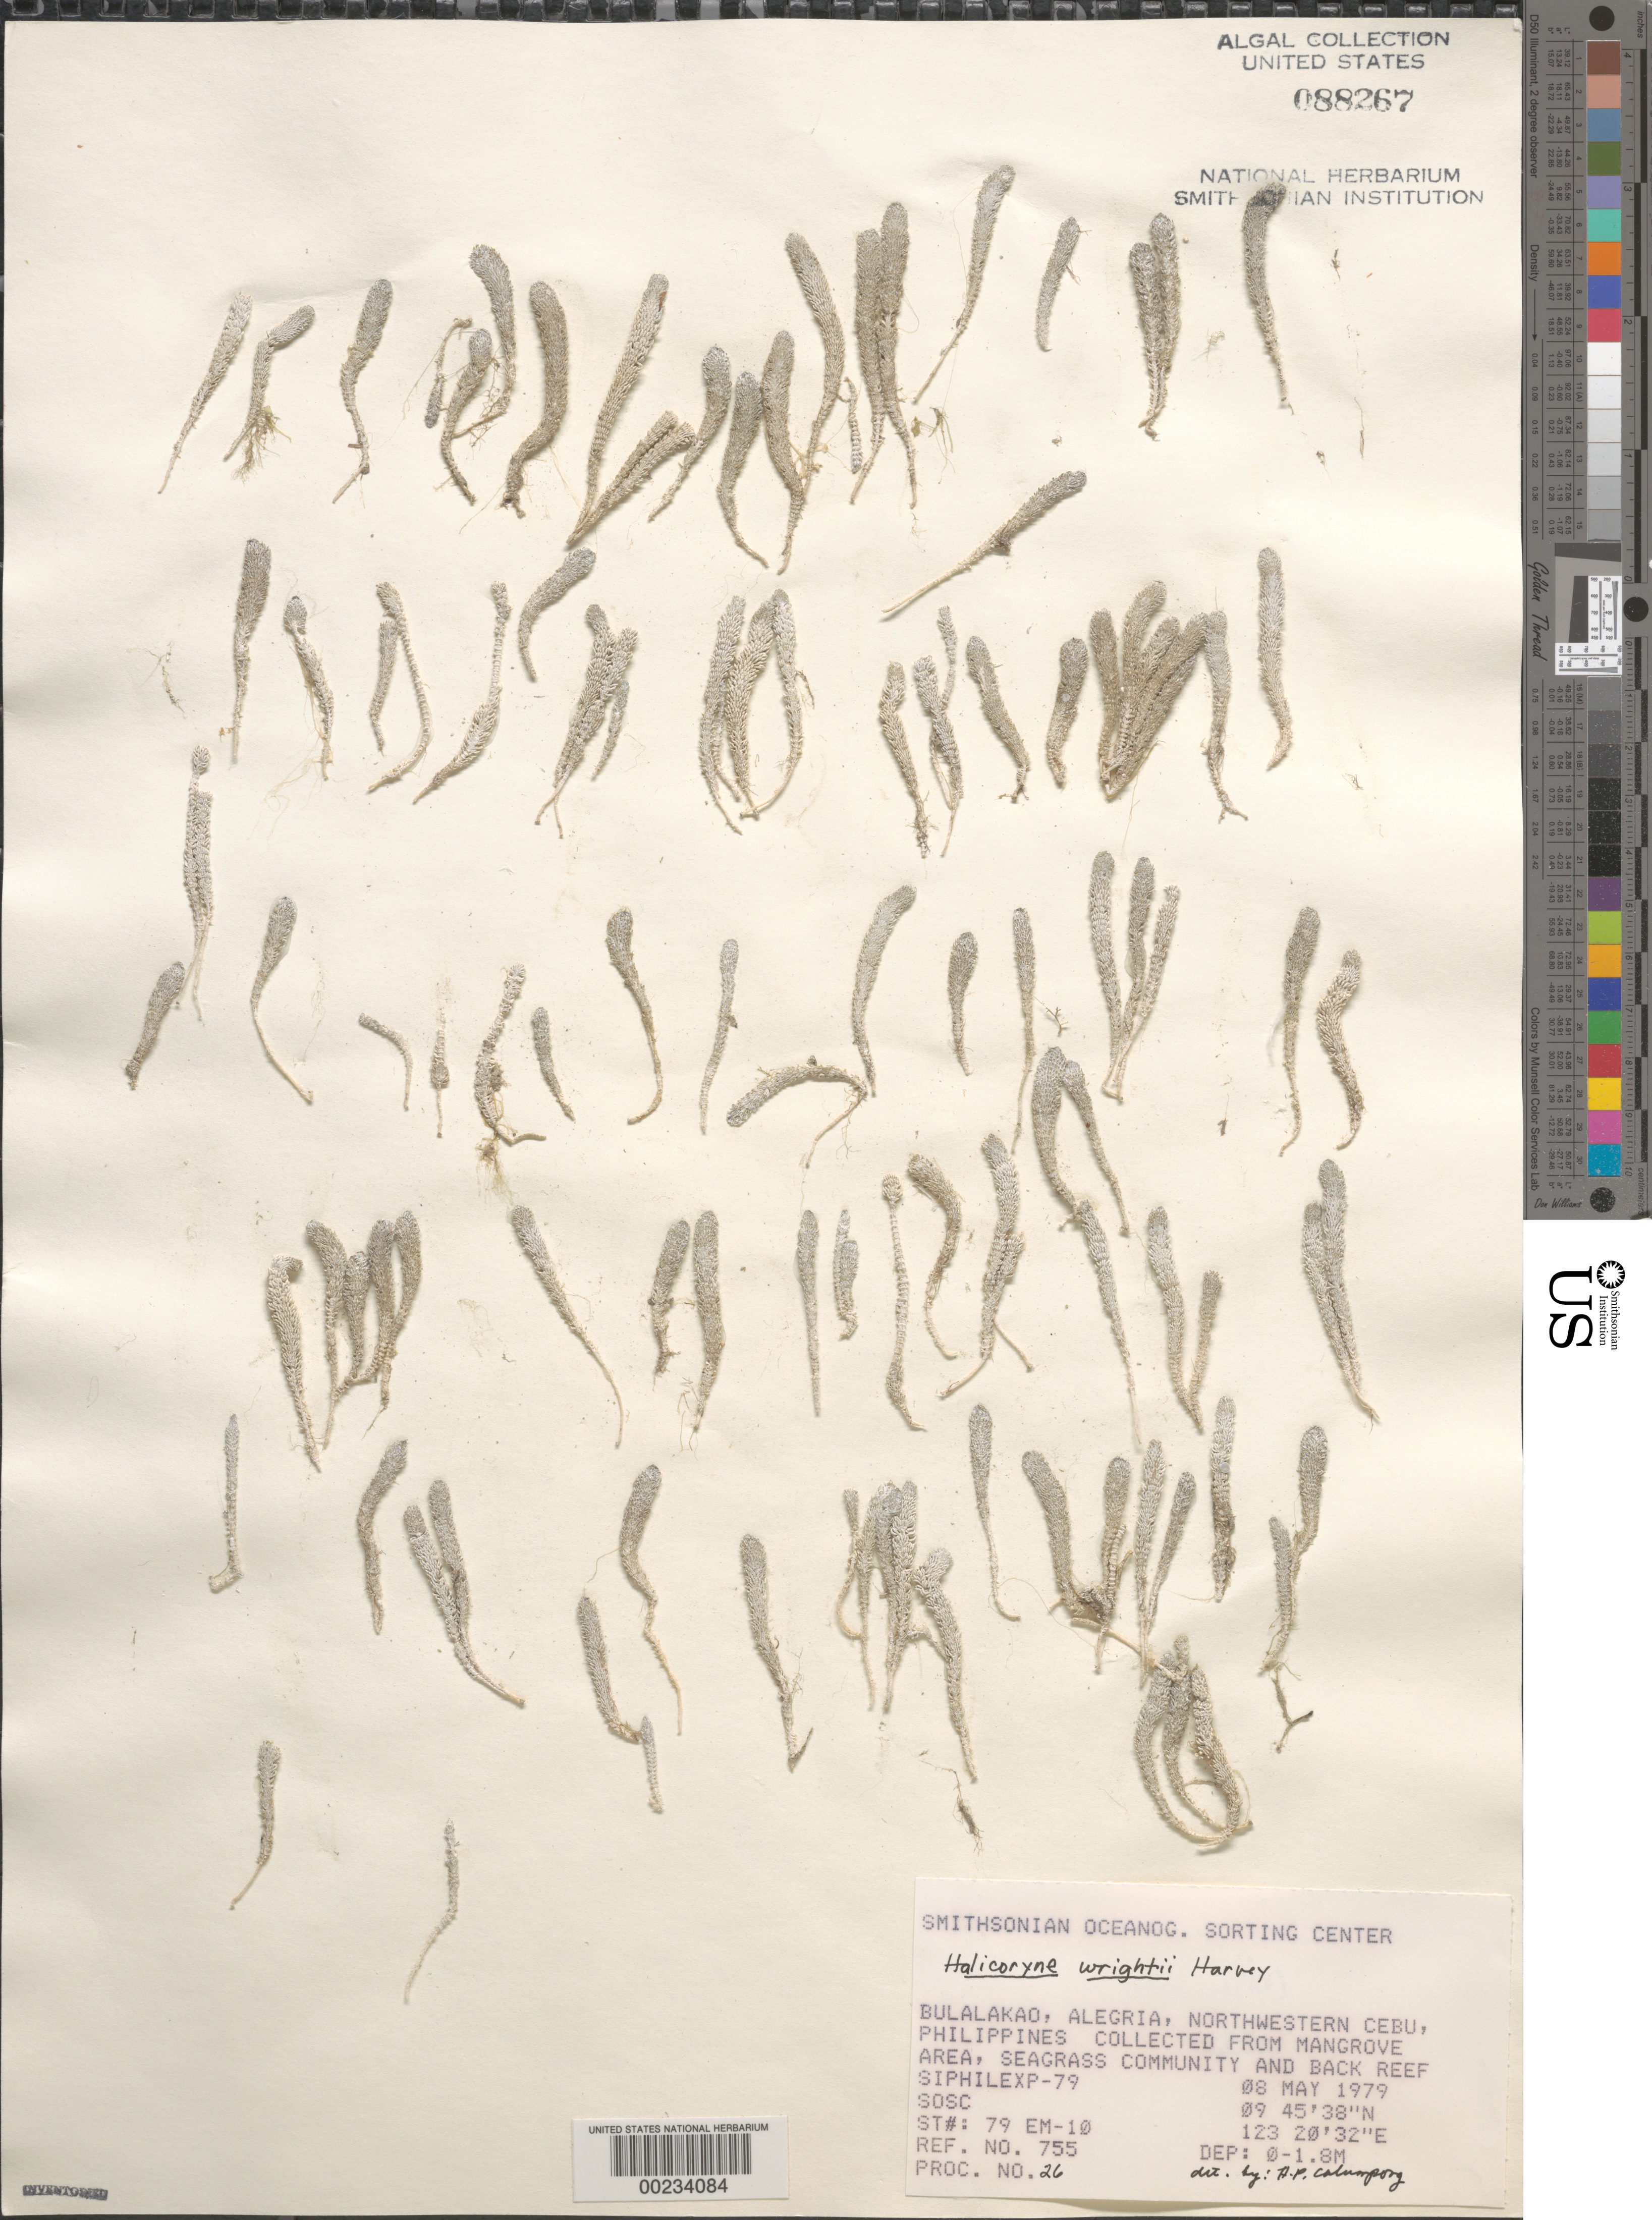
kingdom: Plantae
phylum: Chlorophyta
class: Ulvophyceae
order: Dasycladales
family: Dasycladaceae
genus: Halicoryne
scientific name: Halicoryne wrightii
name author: Harv.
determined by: Calumpong, H. P.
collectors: SOSC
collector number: Station 79 Em-10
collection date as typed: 08 May 1979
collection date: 1979-05-08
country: Philippines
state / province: Central Visayas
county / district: Cebu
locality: Bulalakao, alegria, cebu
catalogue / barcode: US 88267